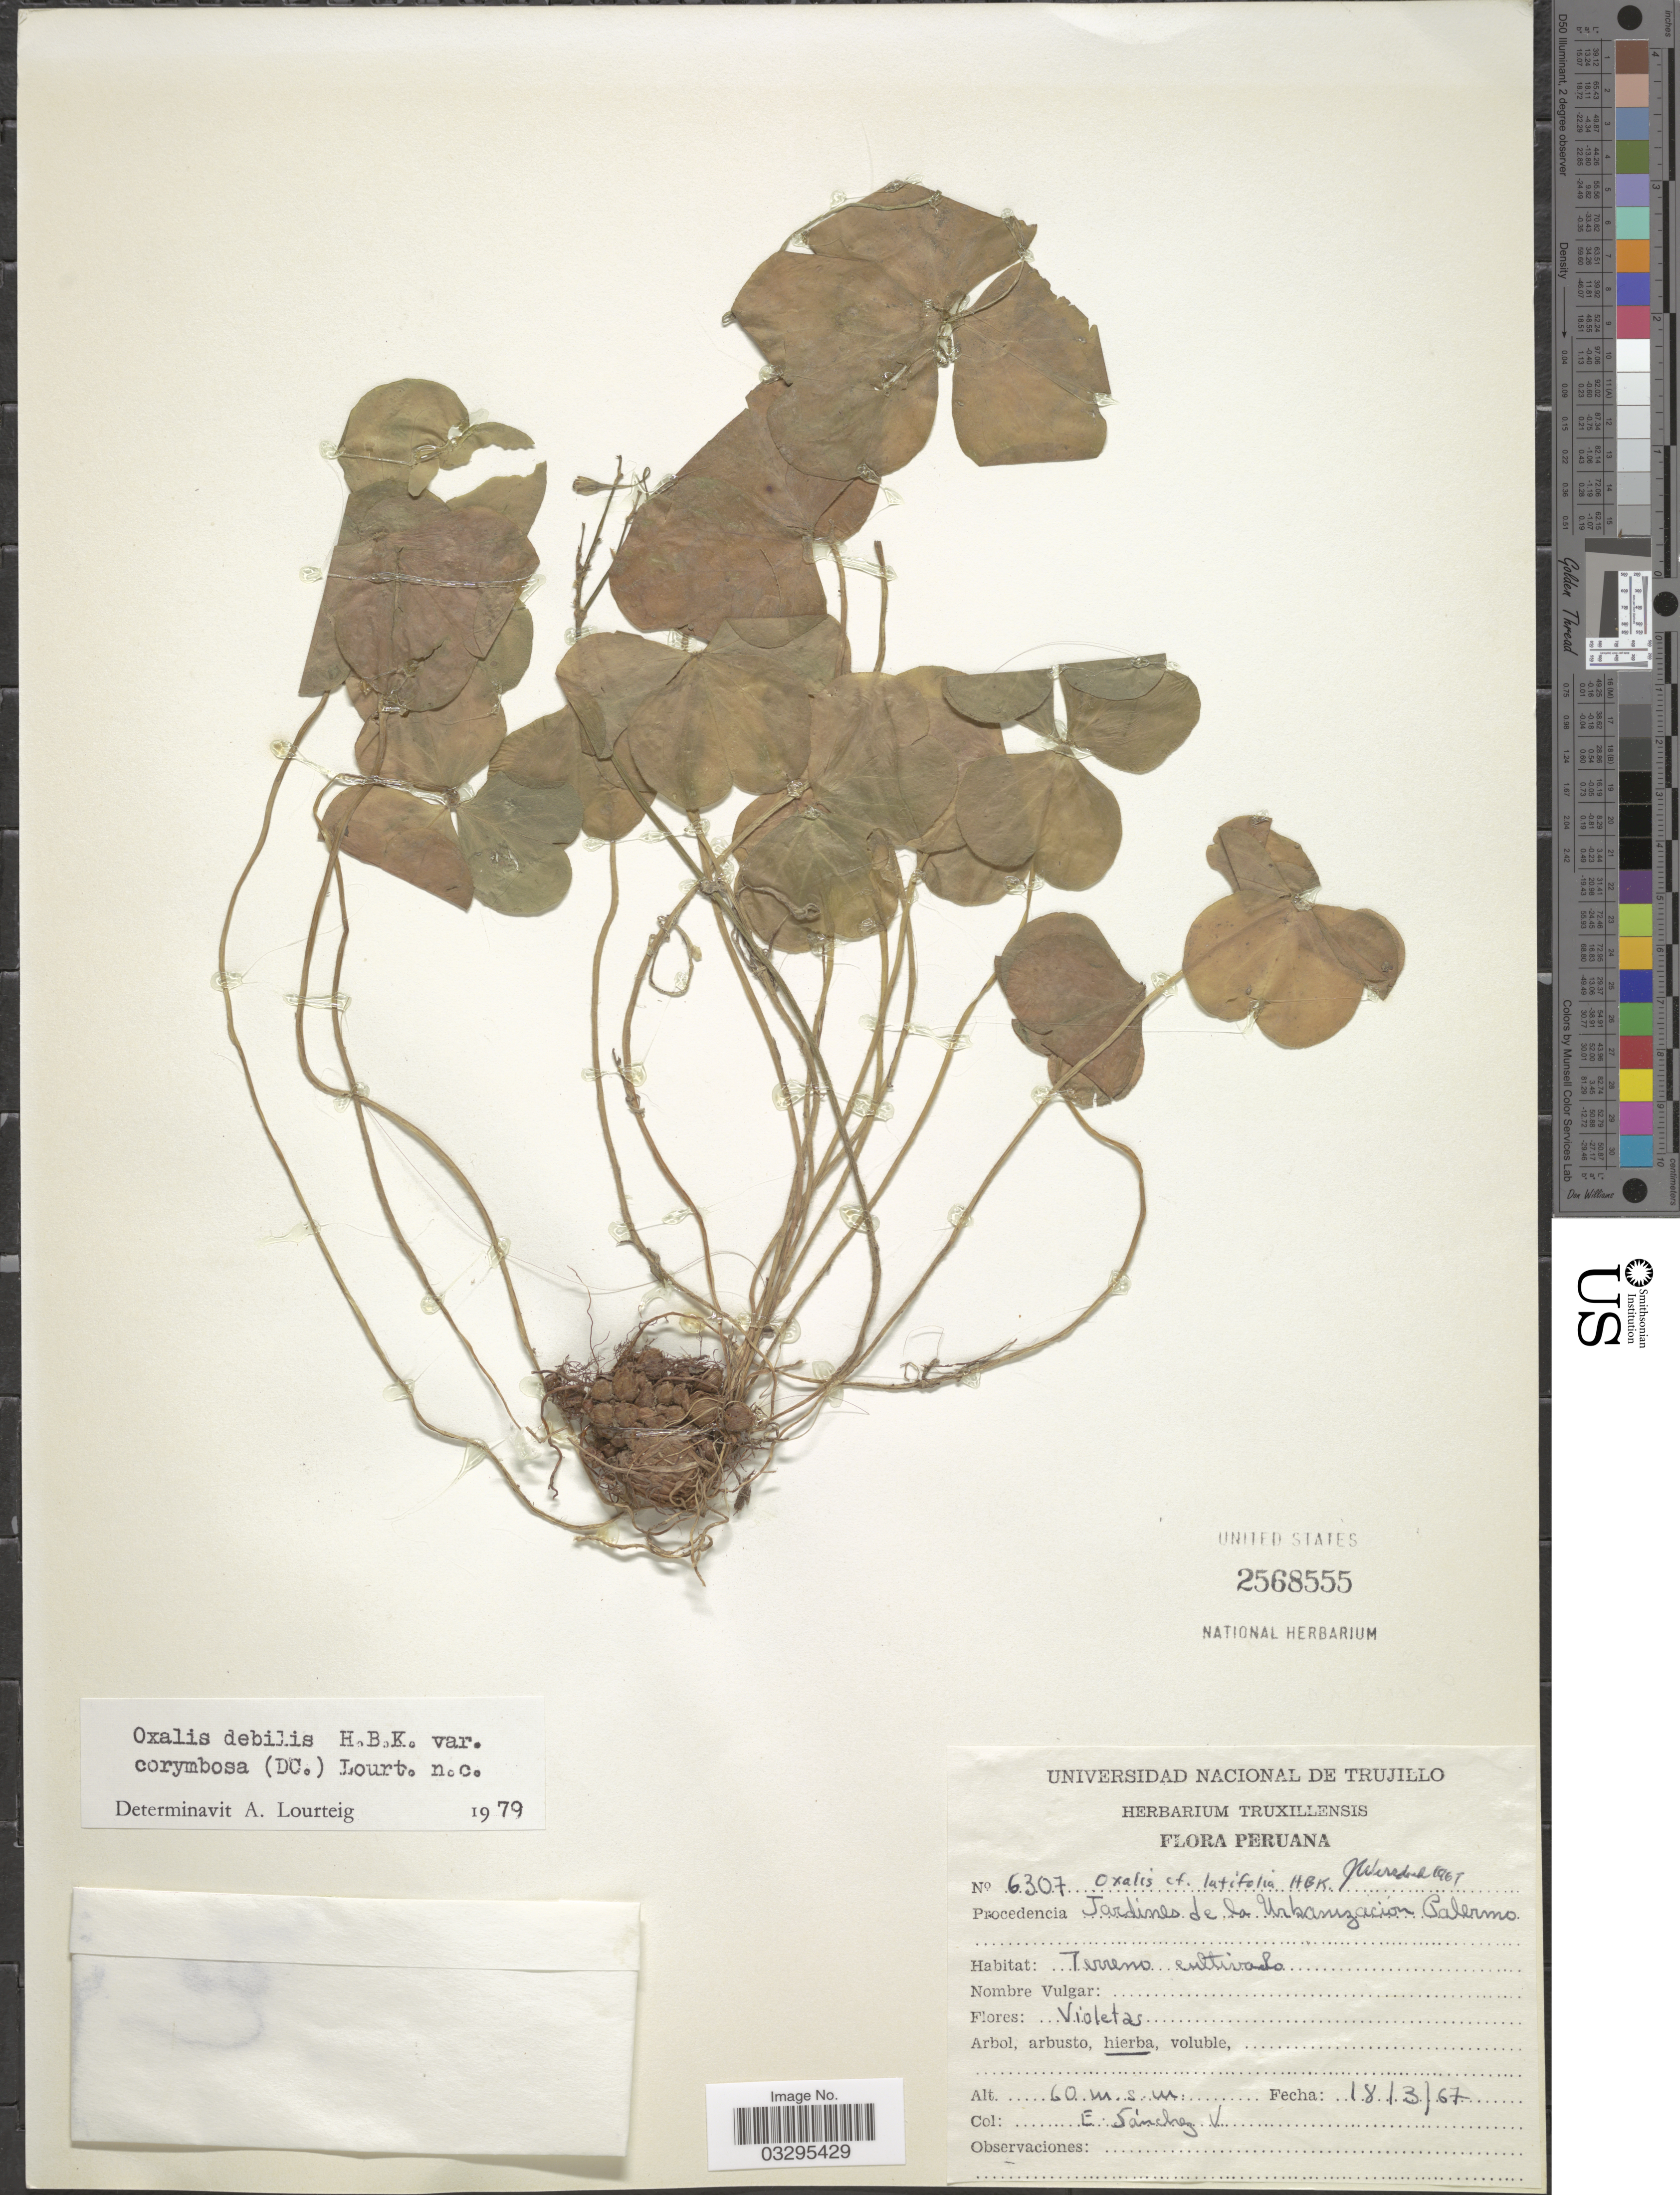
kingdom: Plantae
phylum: Tracheophyta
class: Magnoliopsida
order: Oxalidales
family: Oxalidaceae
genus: Oxalis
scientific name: Oxalis debilis var. corymbosa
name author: (DC.) Lourteig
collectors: E. Sánchez V.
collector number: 6307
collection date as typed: Transcribed d/m/y: 18/3/67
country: Peru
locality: Procedencia Jardines de la Urbanizacion Palermo.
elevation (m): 60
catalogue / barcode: US 2568555